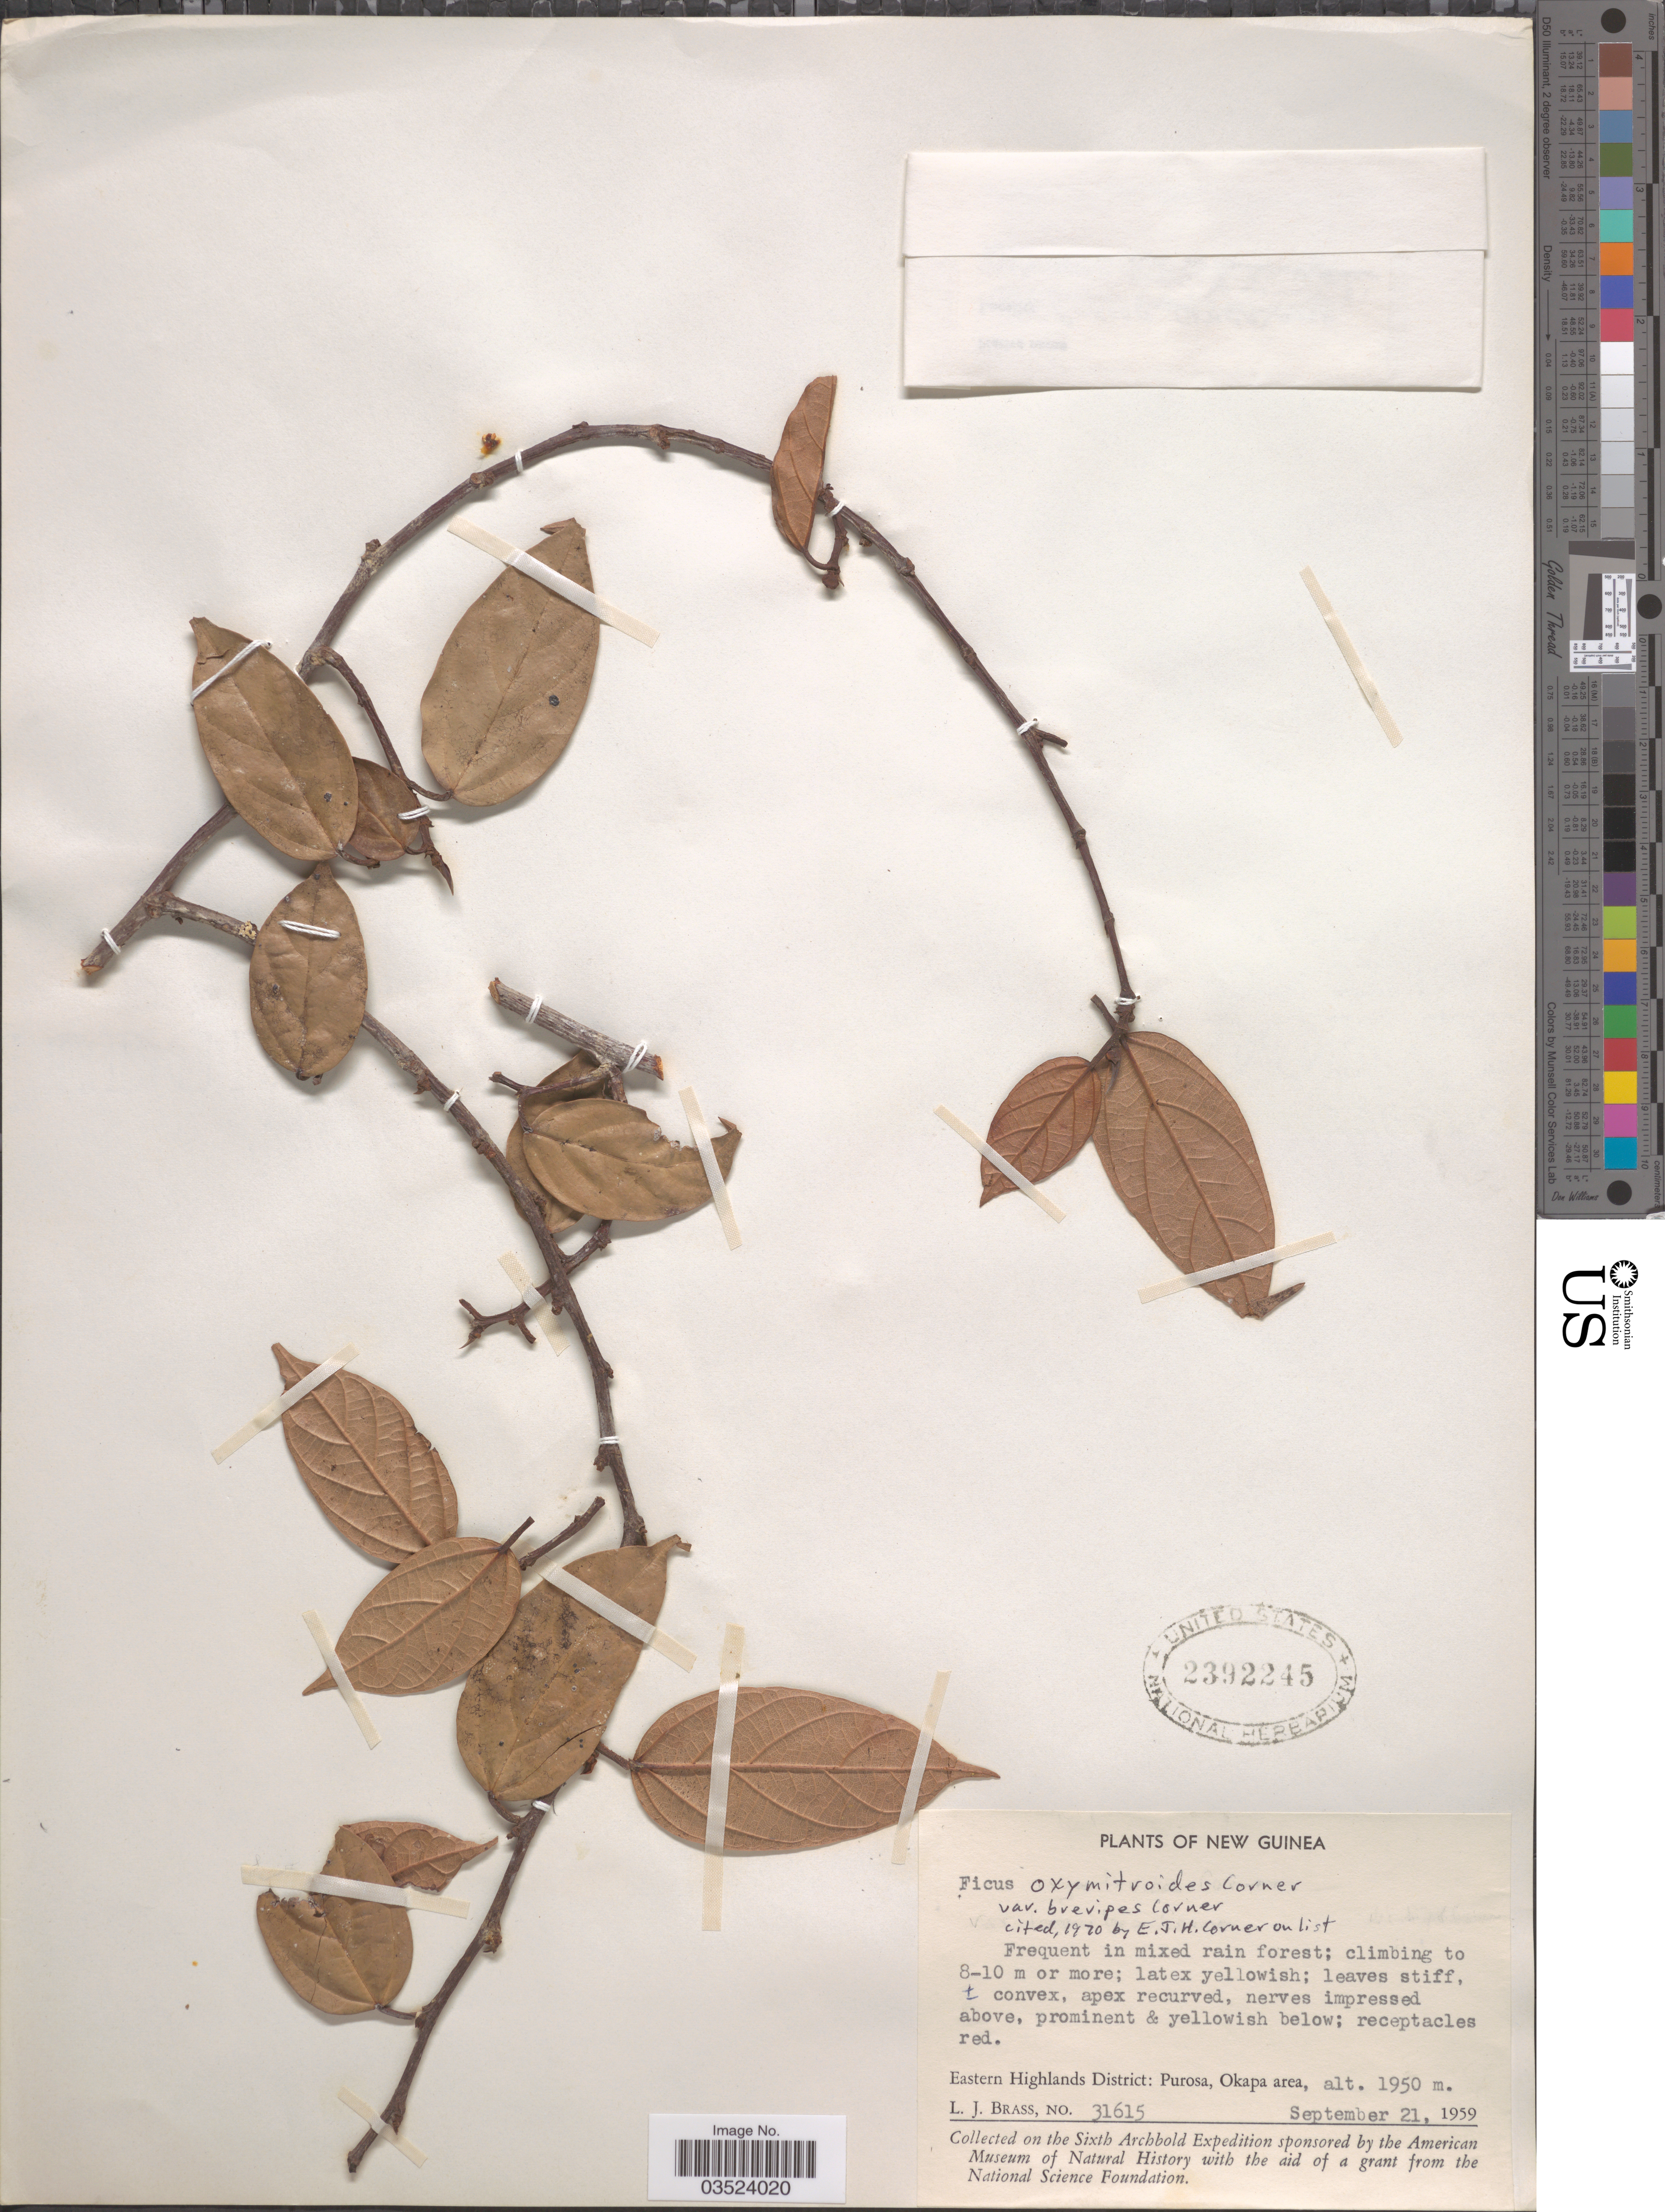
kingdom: Plantae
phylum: Tracheophyta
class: Magnoliopsida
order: Rosales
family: Moraceae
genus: Ficus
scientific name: Ficus oxymitroides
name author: Corner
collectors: L. J. Brass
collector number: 31615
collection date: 1959-09-21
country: Papua New Guinea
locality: New Guinea. Easten Highlands District: Purosa, Okapa area.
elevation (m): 1950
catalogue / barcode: US 2392245